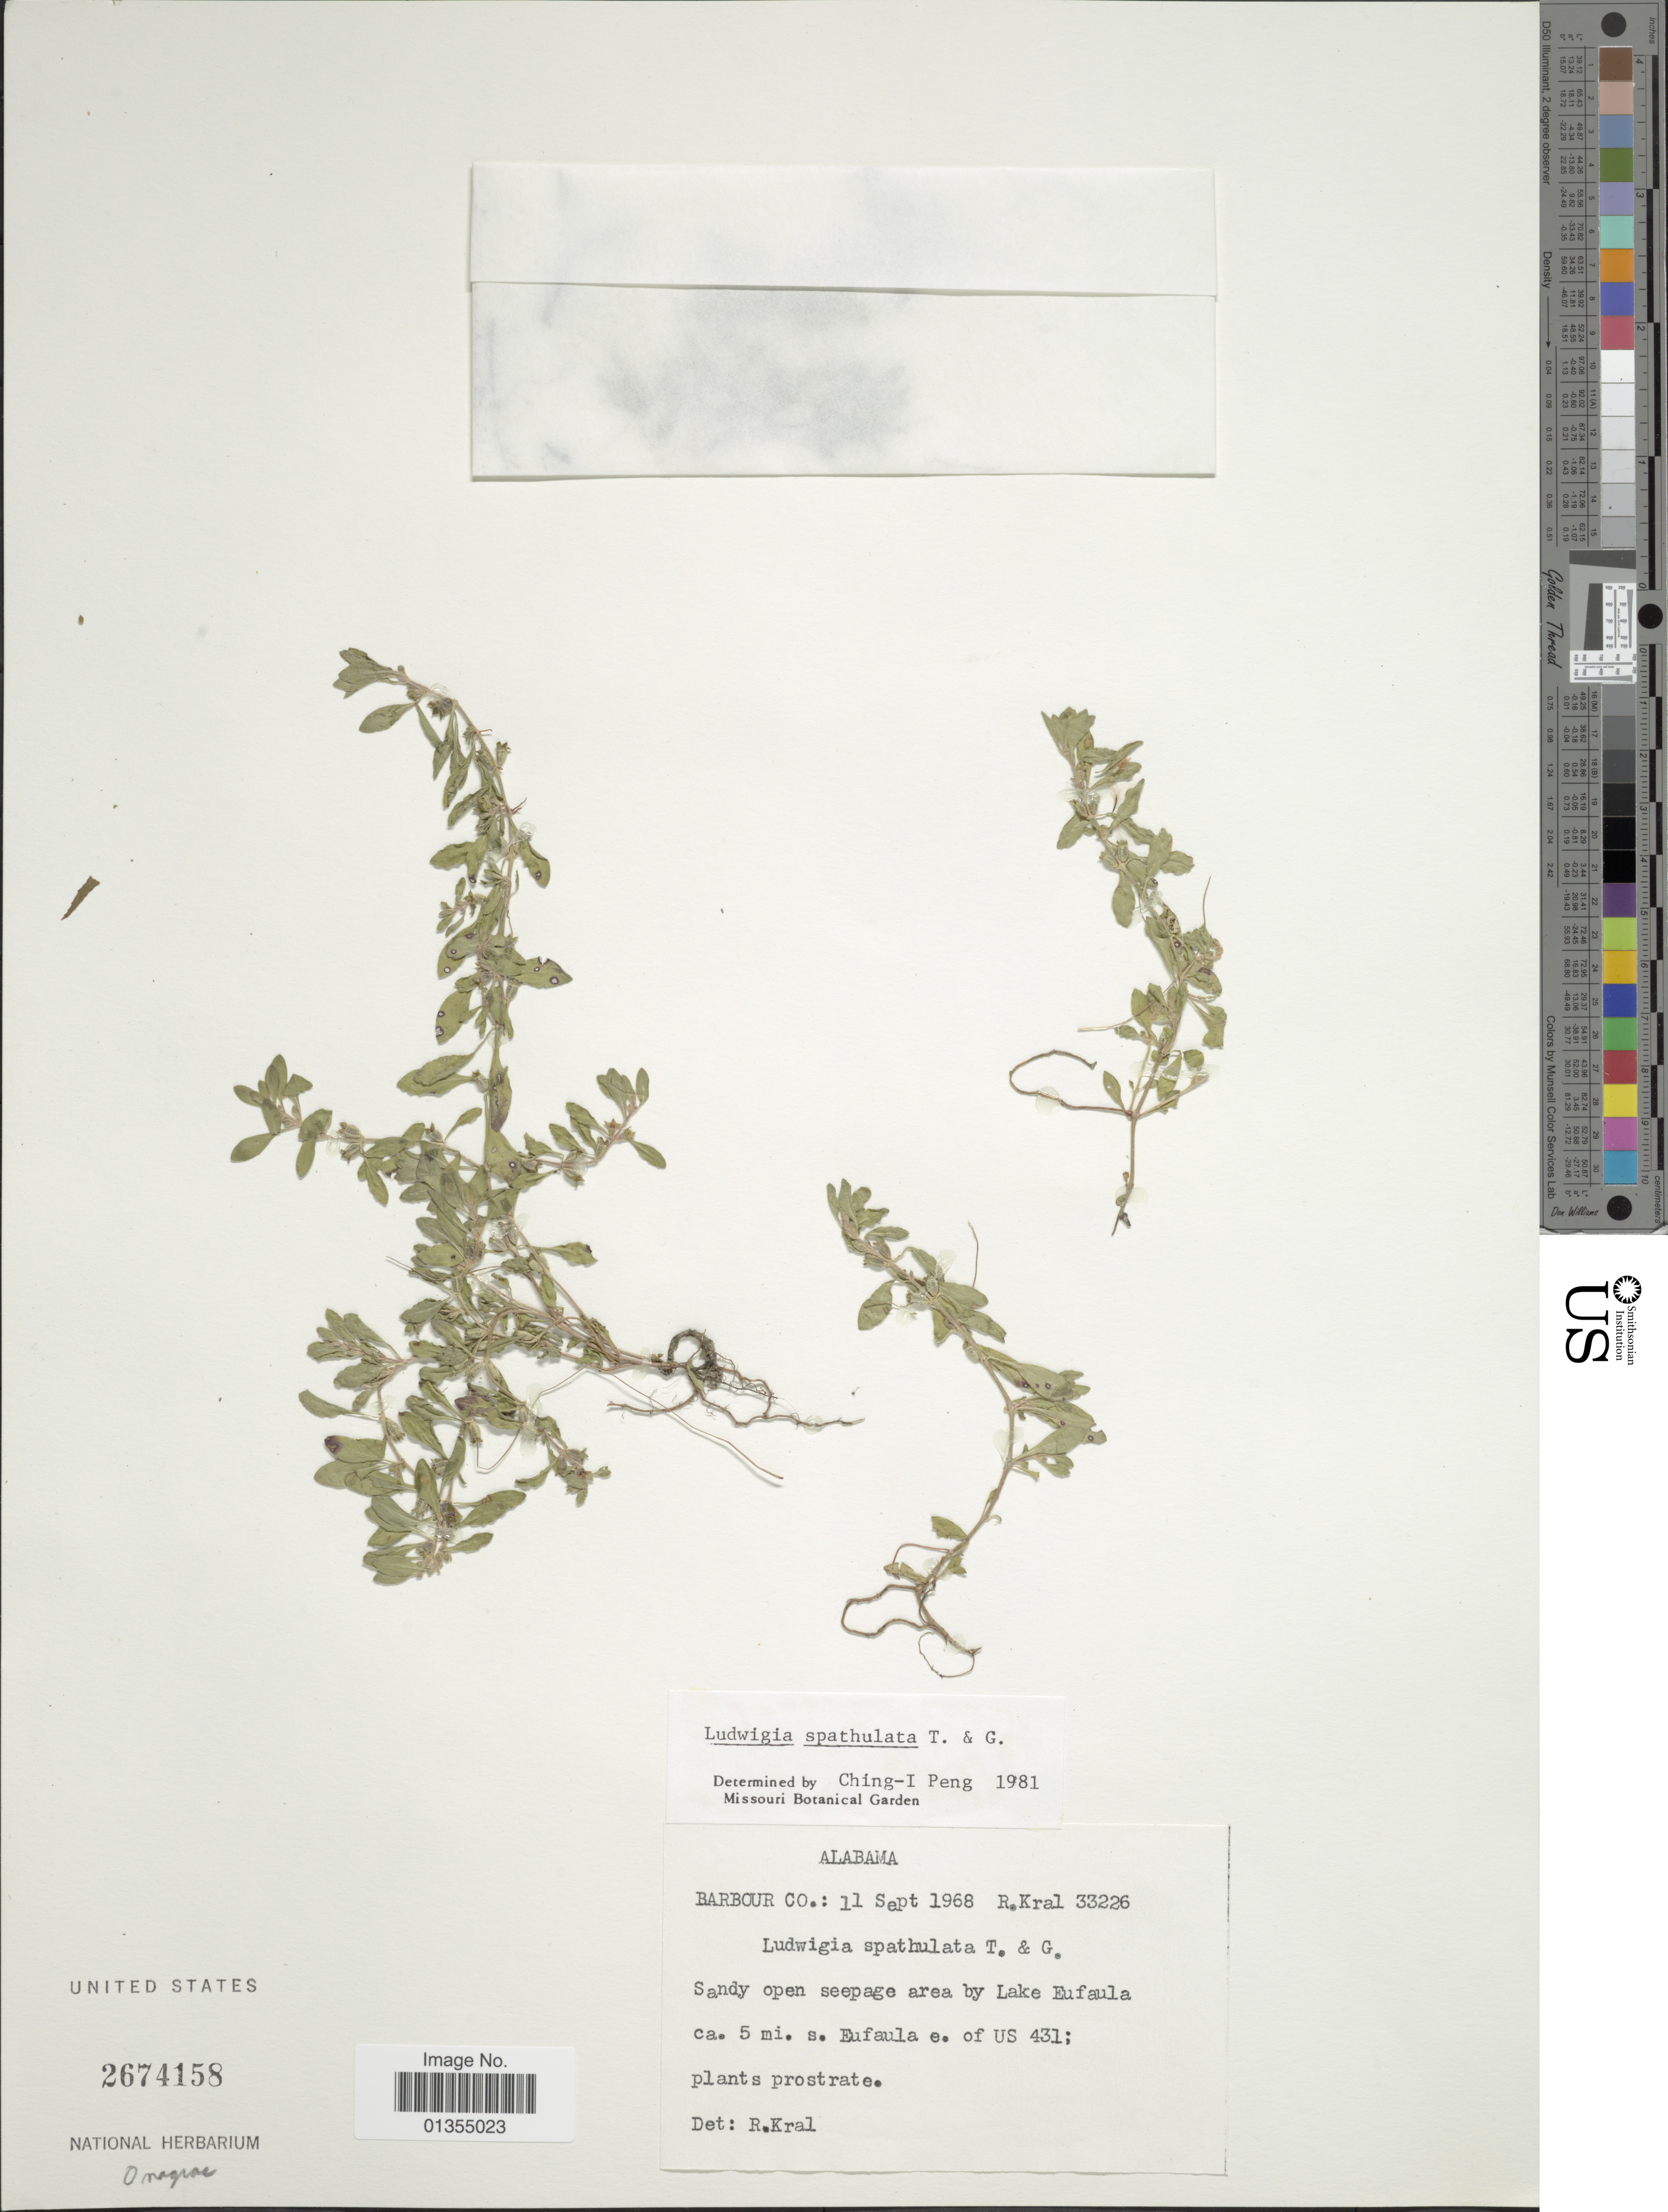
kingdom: Plantae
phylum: Tracheophyta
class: Magnoliopsida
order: Myrtales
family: Onagraceae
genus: Ludwigia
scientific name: Ludwigia spathulata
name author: Torr. & A. Gray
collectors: R. Kral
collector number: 33226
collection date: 1968-09-11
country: United States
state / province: Alabama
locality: Barbour Co., sandy open seepage area by Lake Eufaula, ca 5 mi. s. Eufaula e. of US 431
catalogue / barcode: US 2674158